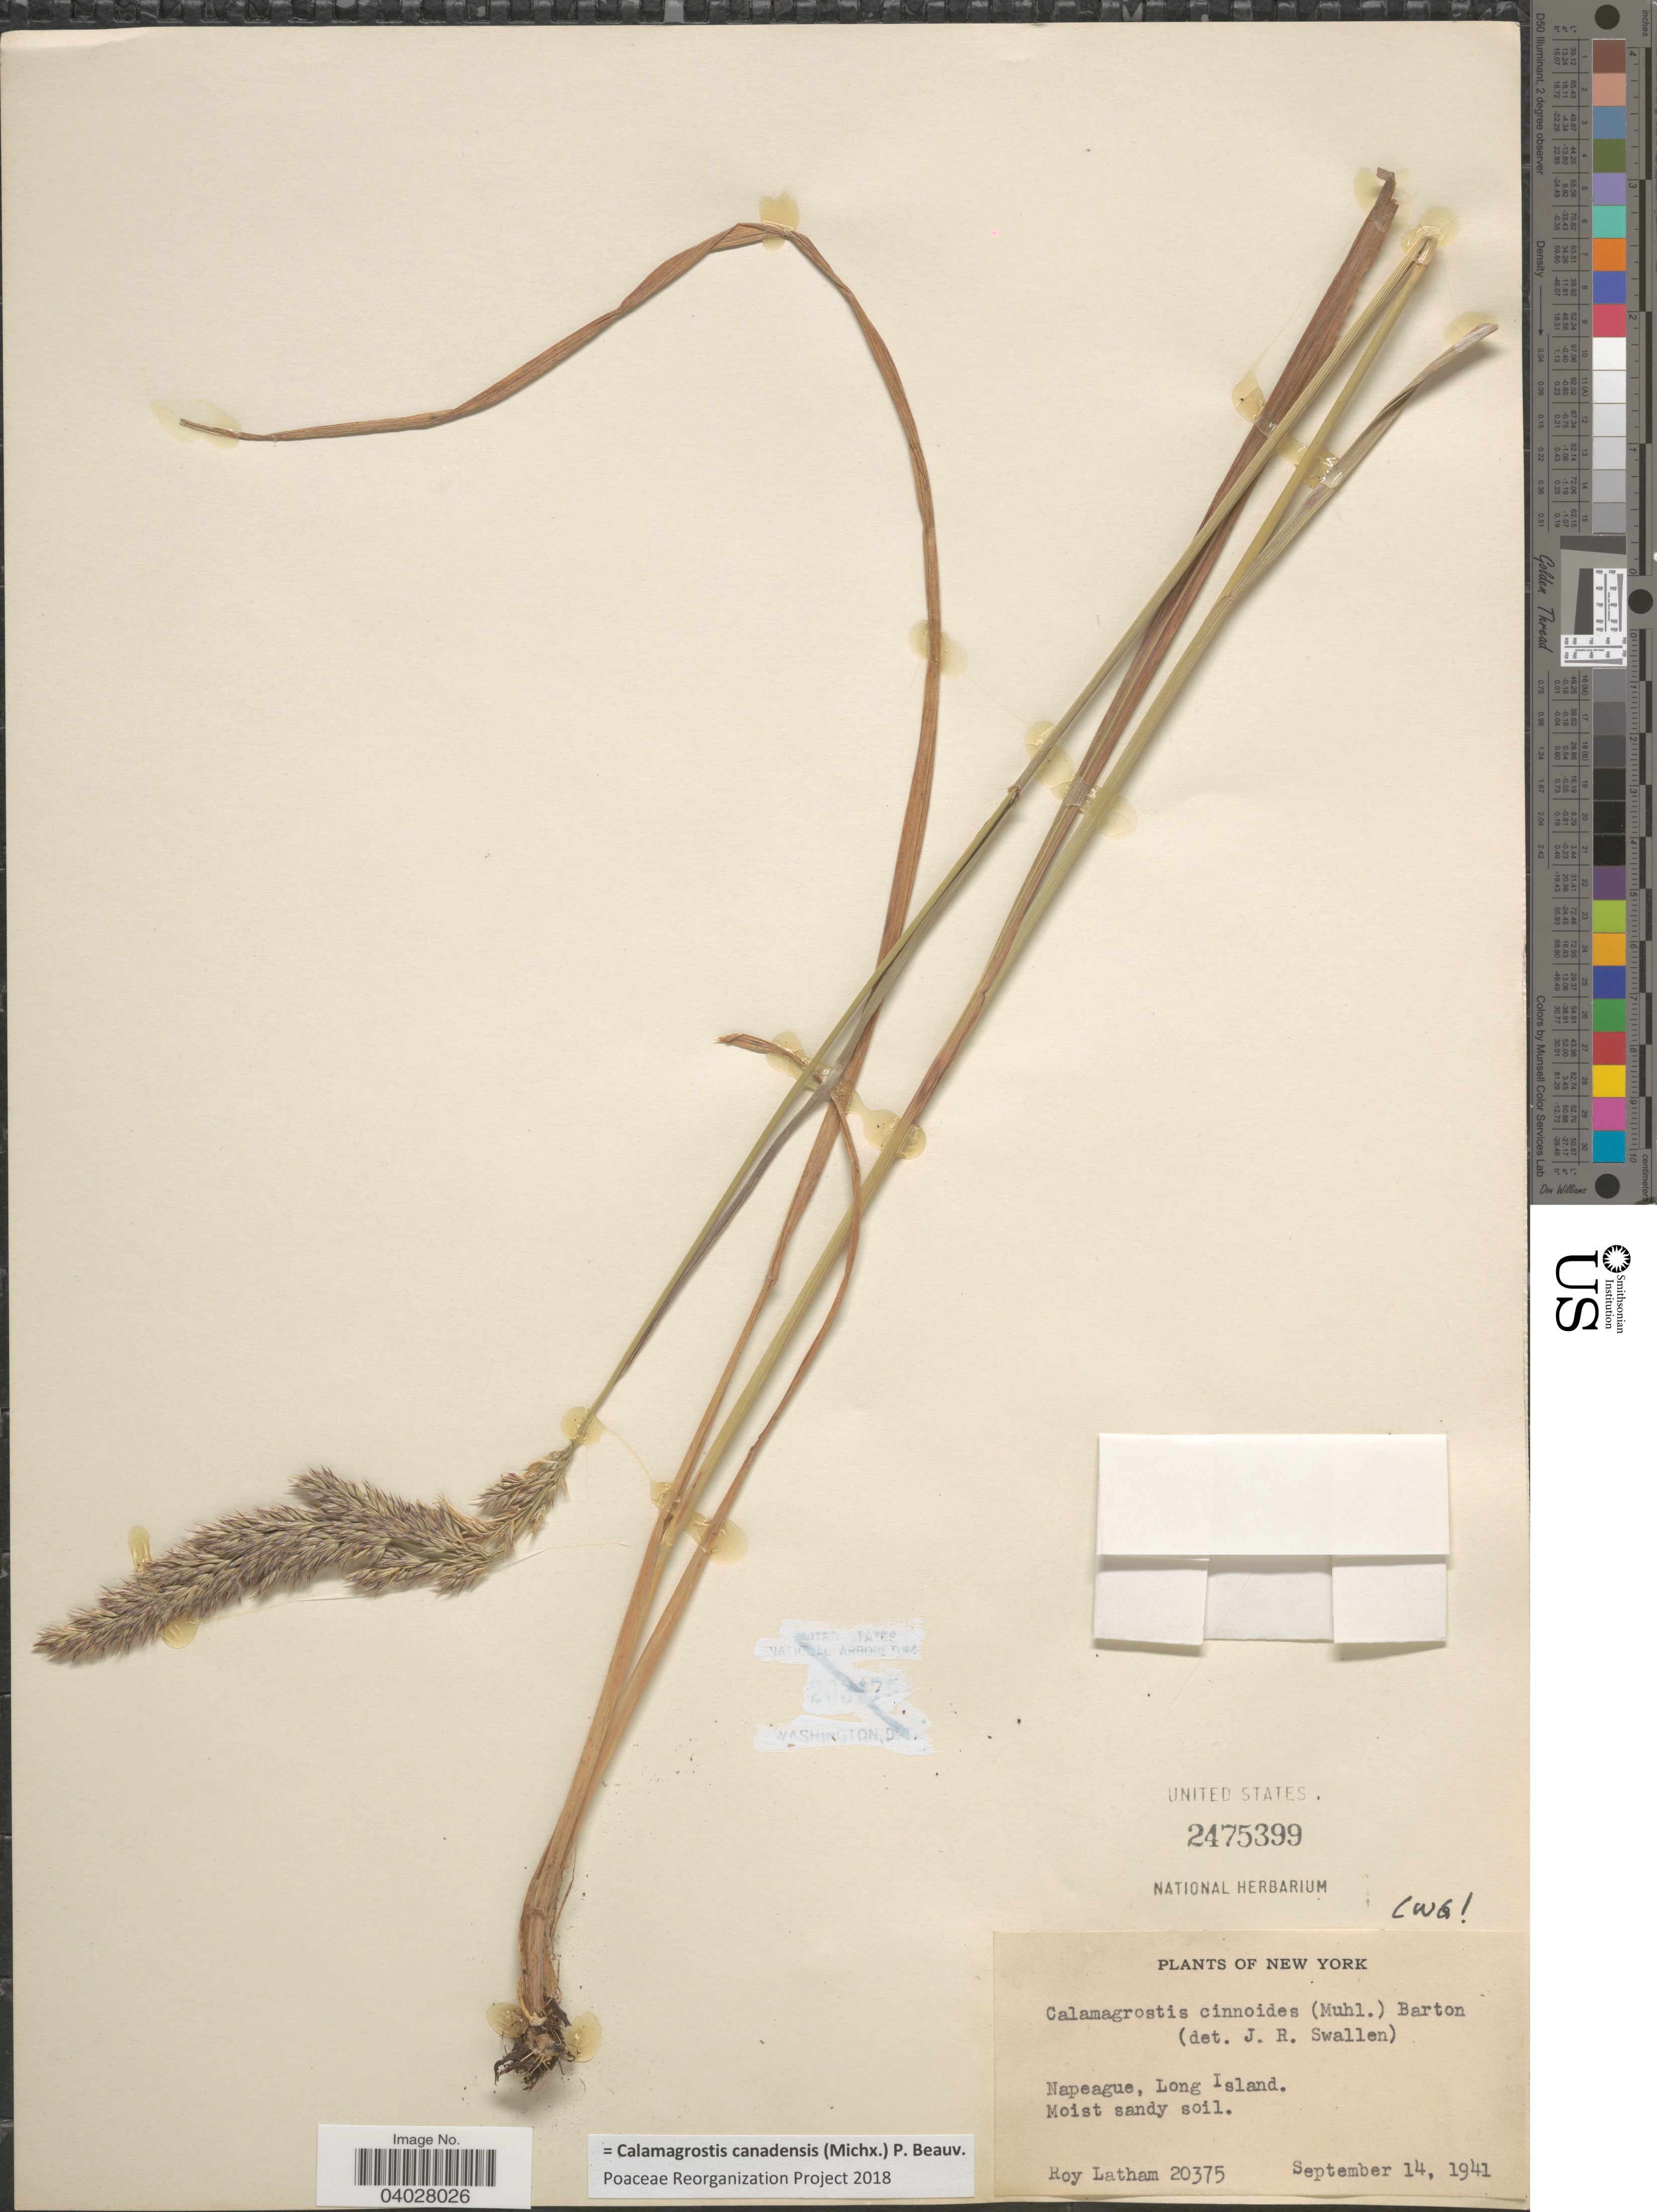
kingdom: Plantae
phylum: Tracheophyta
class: Liliopsida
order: Poales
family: Poaceae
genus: Calamagrostis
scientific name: Calamagrostis canadensis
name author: (Michx.) P. Beauv.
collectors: R. Latham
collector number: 20375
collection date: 1941-09-14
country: United States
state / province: New York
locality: Napeague, Long Island.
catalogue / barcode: US 2475399